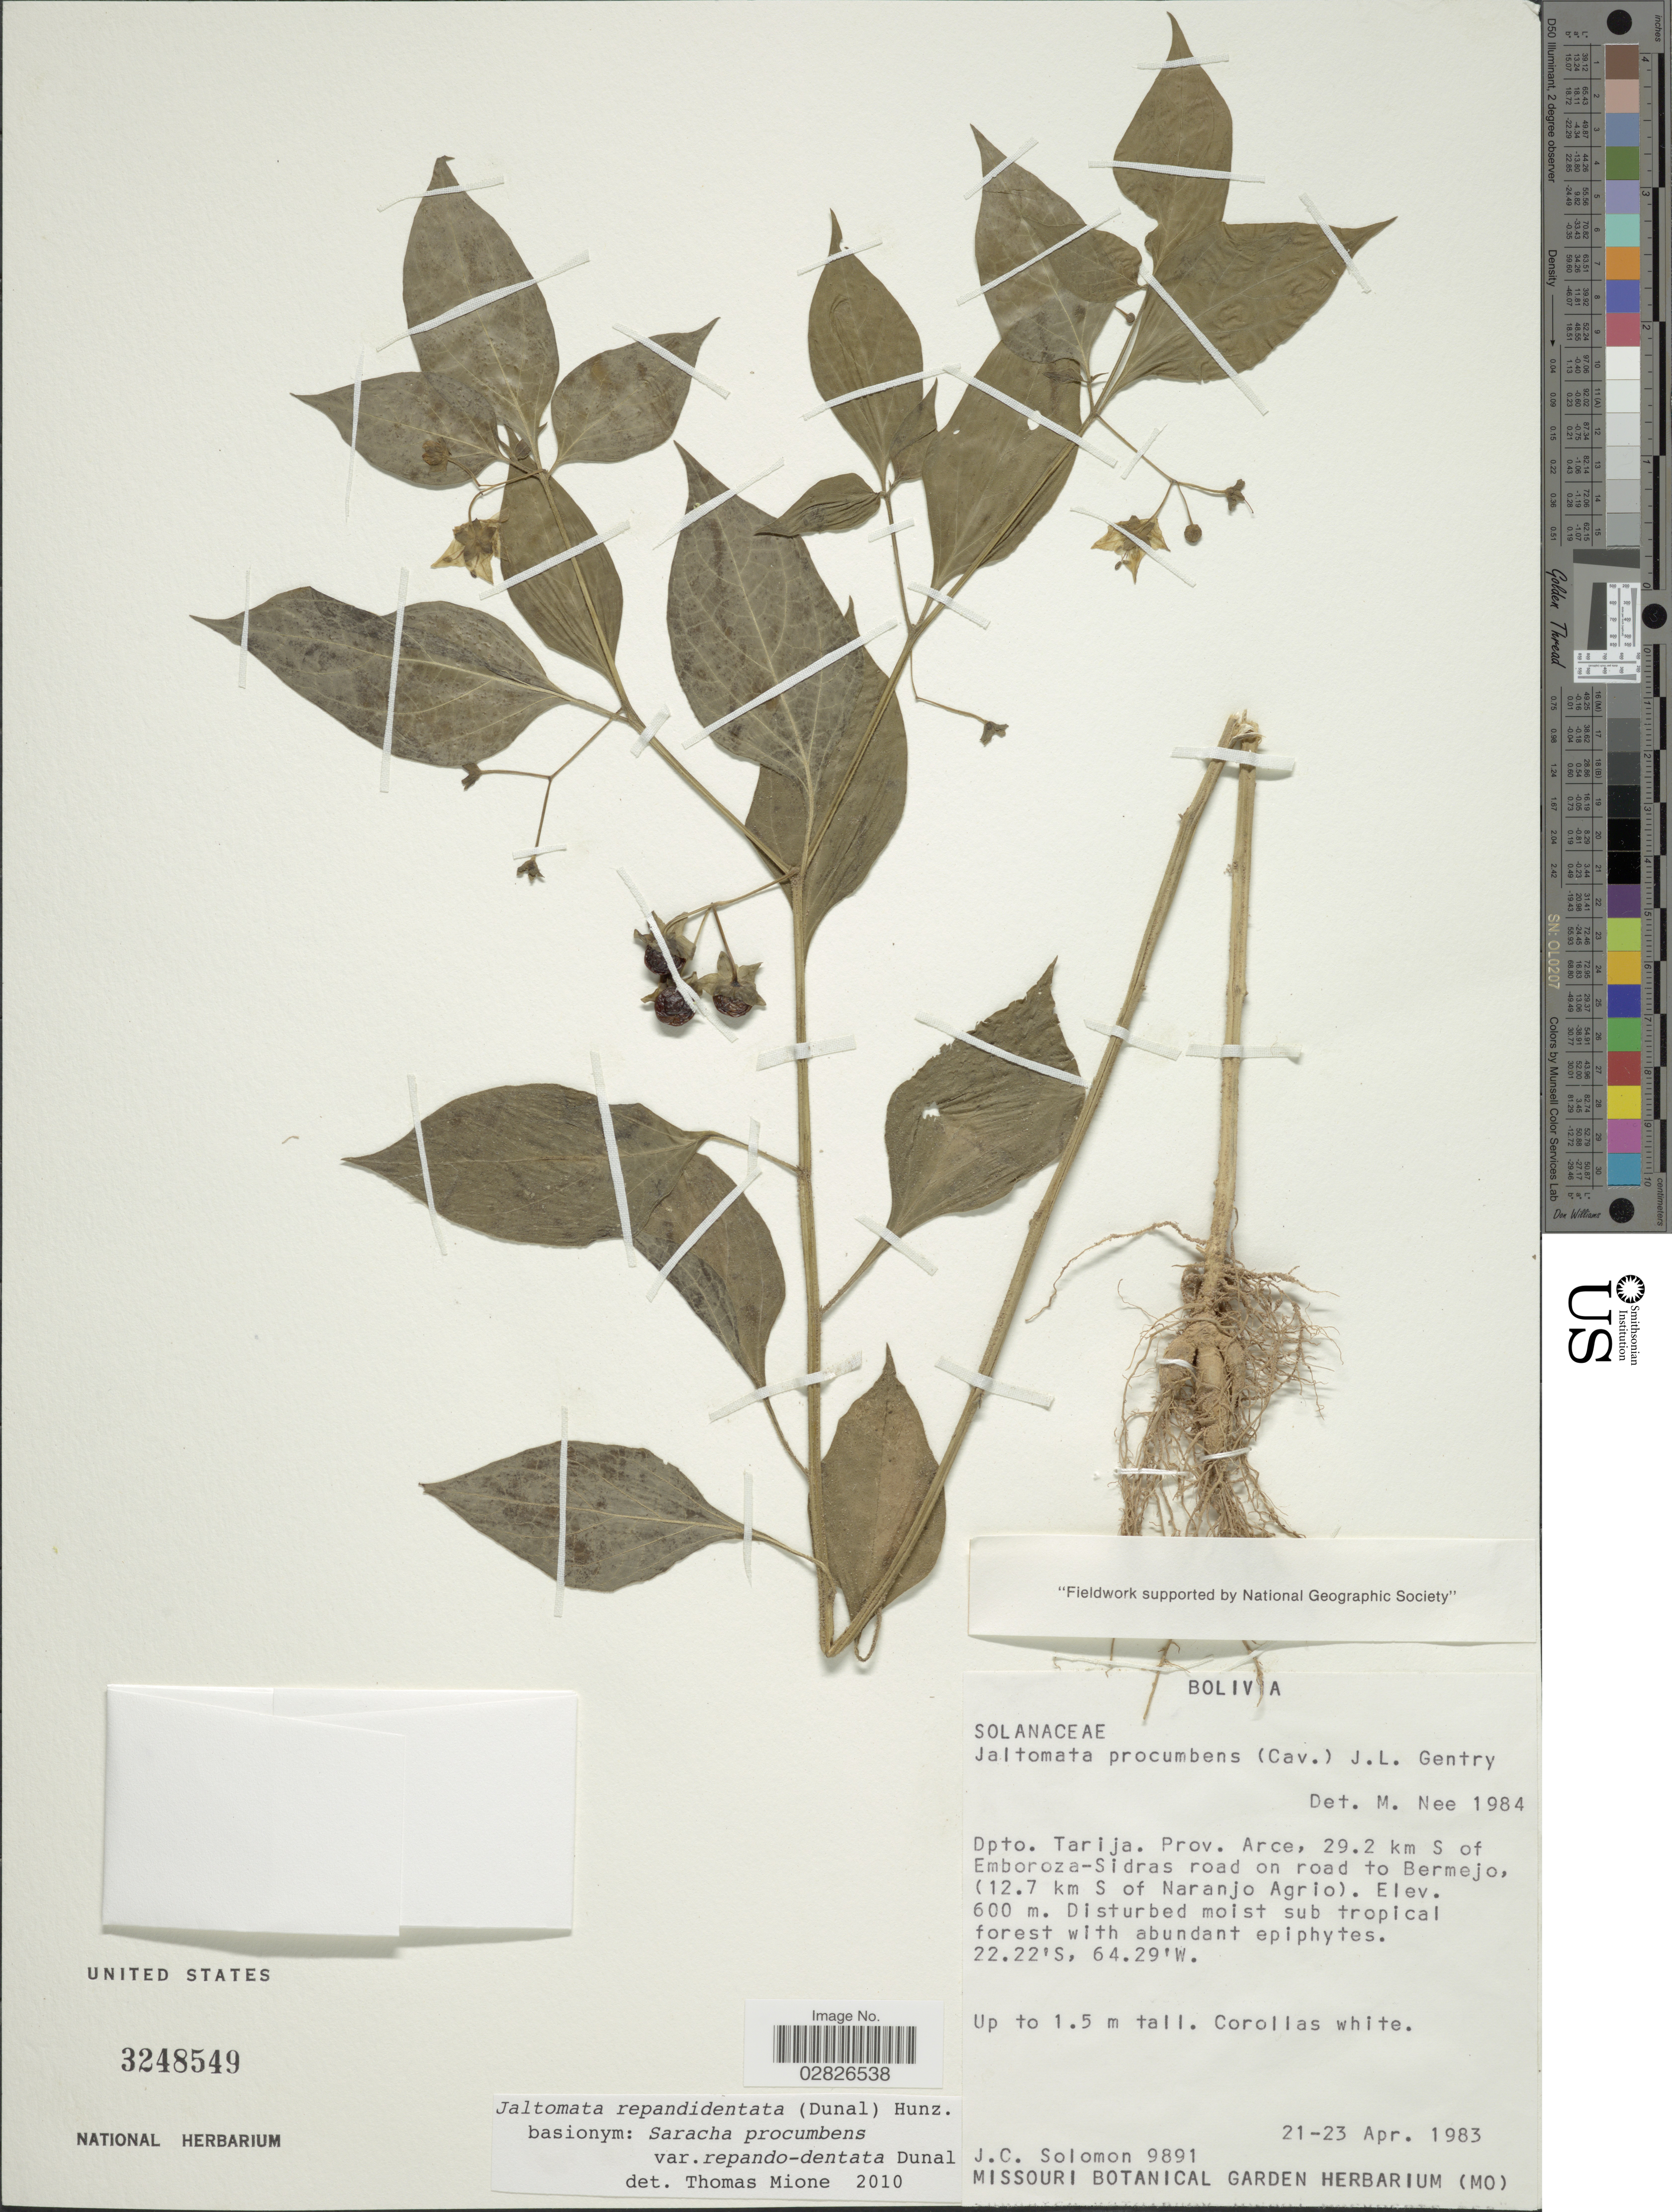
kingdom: Plantae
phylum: Tracheophyta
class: Magnoliopsida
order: Solanales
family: Solanaceae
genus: Jaltomata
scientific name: Jaltomata repandidentata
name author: (Dunal) Hunz.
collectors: J. C. Solomon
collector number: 9891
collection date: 1983-04-21/1983-04-23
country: Bolivia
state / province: Tarija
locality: Dpto. Tarija, Prov. Arce, 29.2 km S of Emboroza-Sidras road on road to Bermejo, (12.7 km S of Naranjo Agrio).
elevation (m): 600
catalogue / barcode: US 3248549